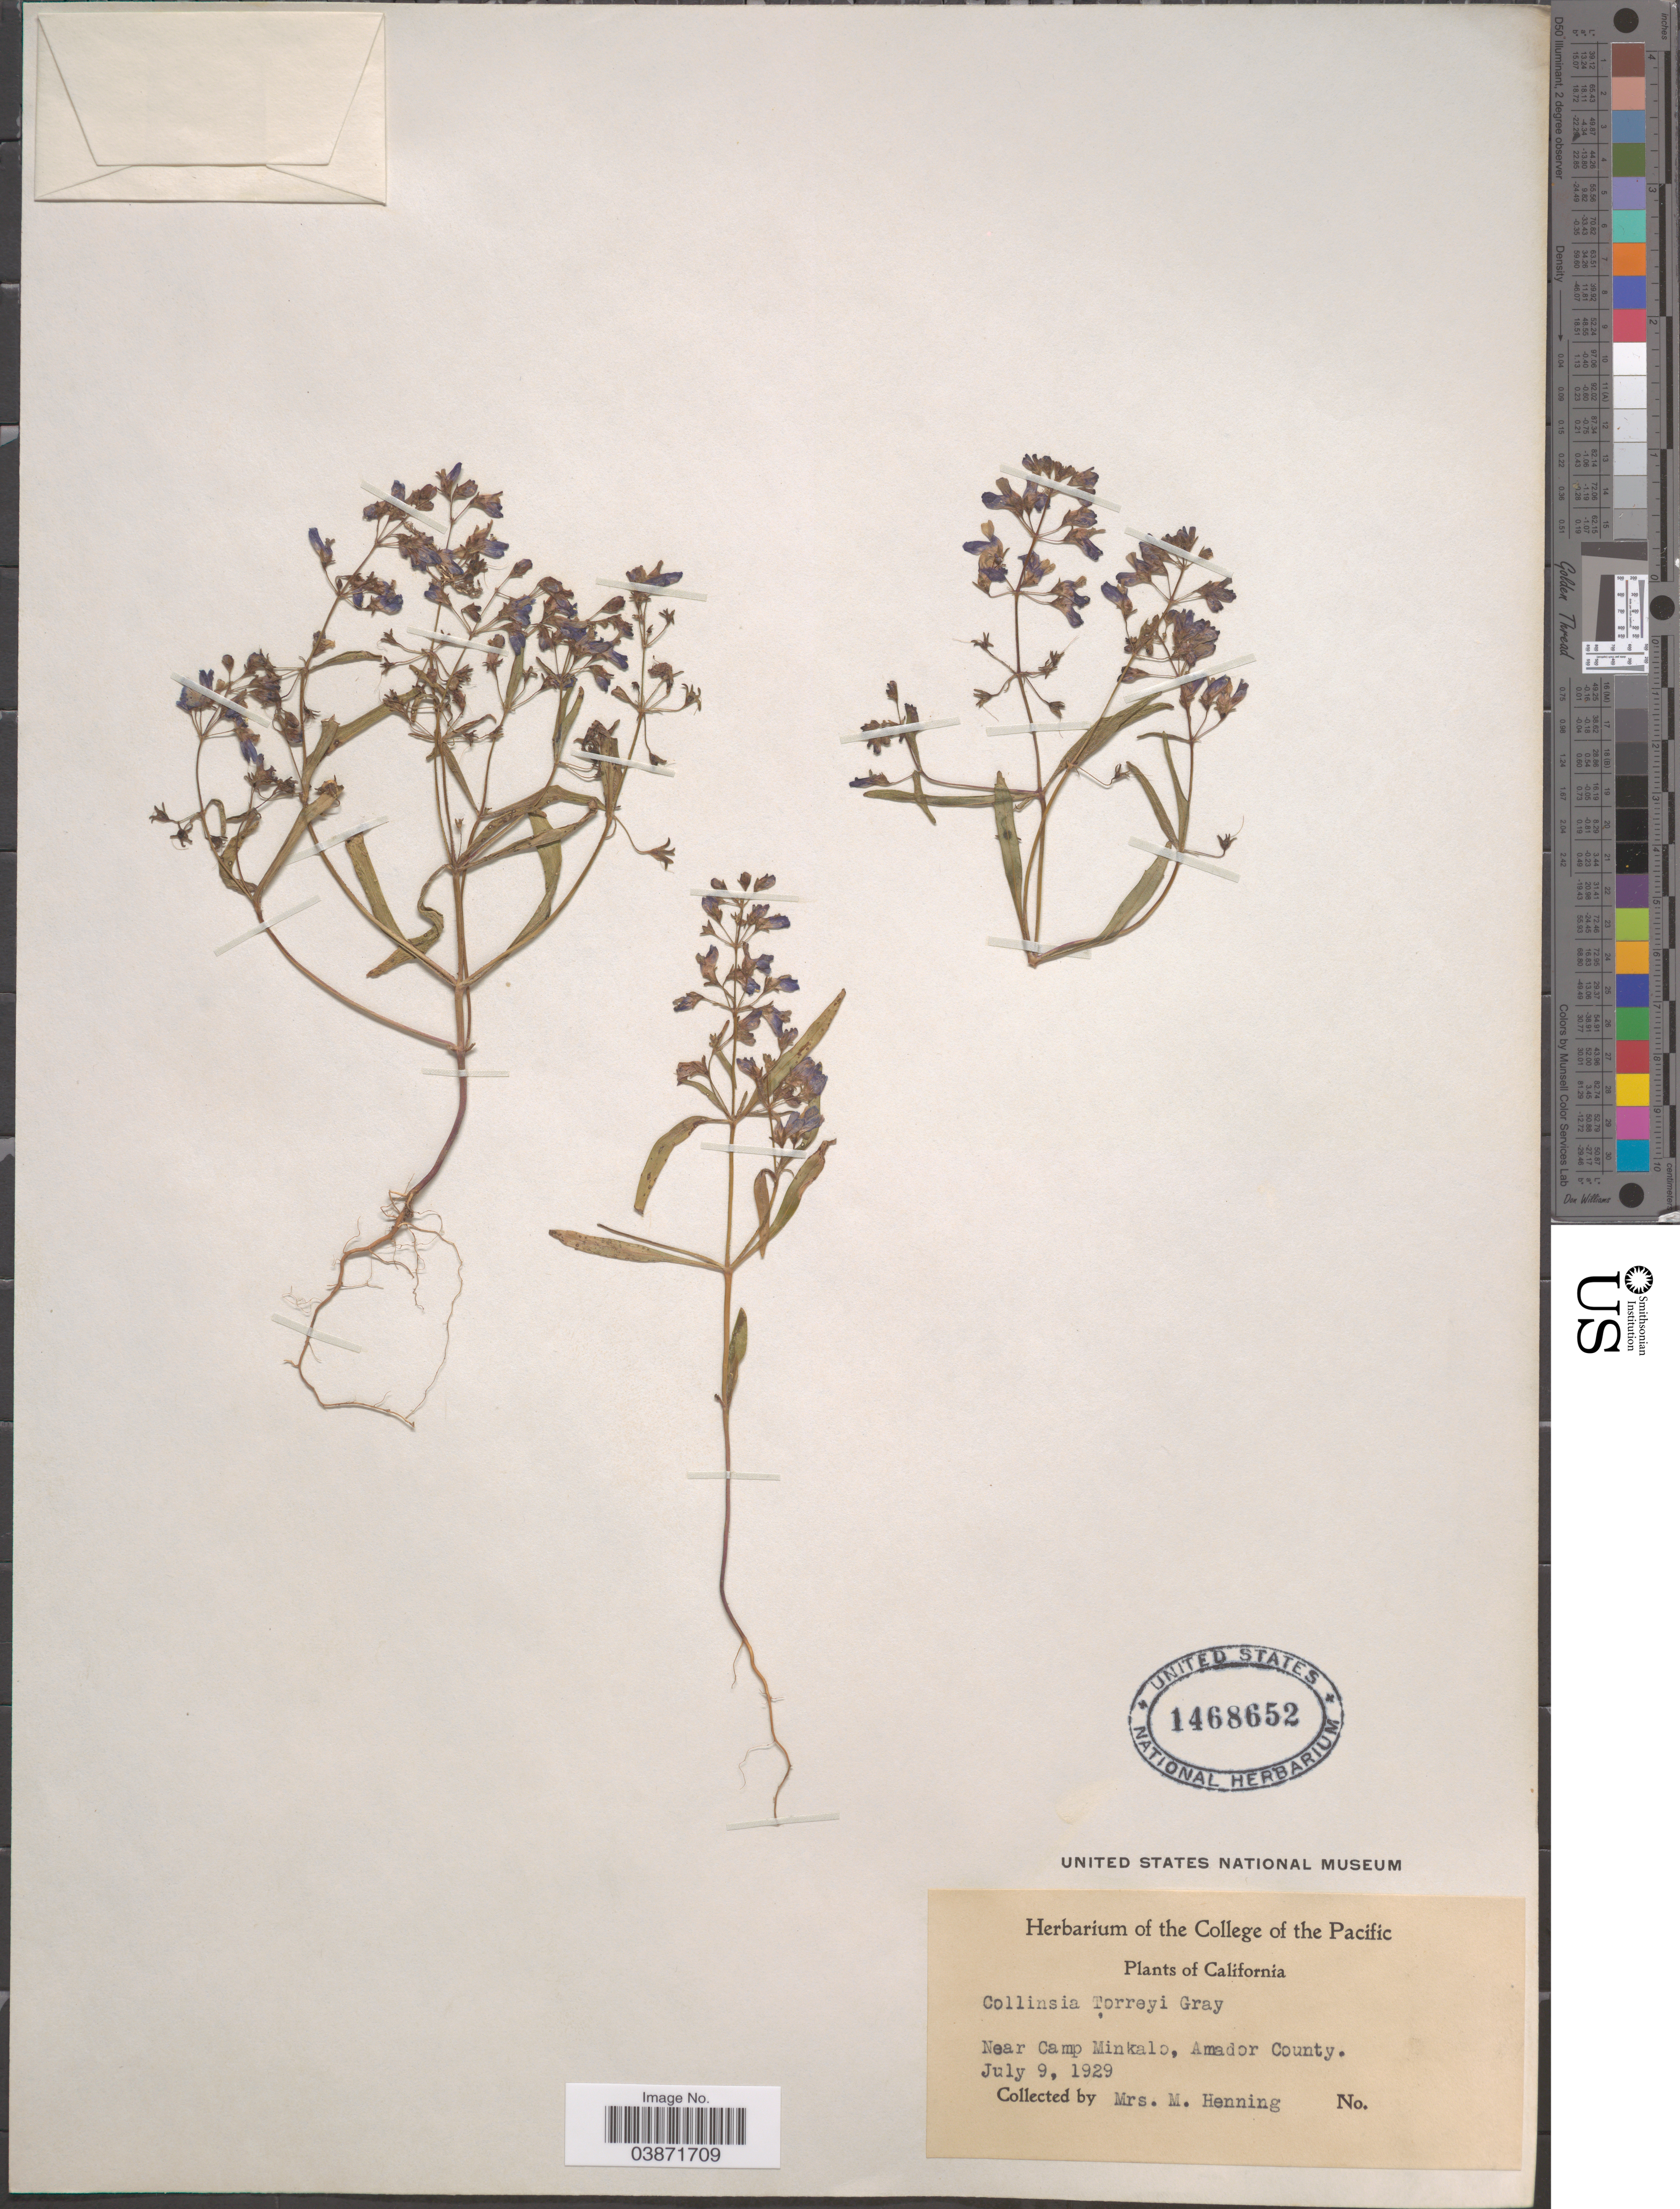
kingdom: Plantae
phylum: Tracheophyta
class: Magnoliopsida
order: Lamiales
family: Plantaginaceae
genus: Collinsia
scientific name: Collinsia torreyi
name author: A. Gray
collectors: M. Henning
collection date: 1929-07-09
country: United States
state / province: California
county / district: Amador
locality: Near Camp Minkalo, Amador County.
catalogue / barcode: US 1468652